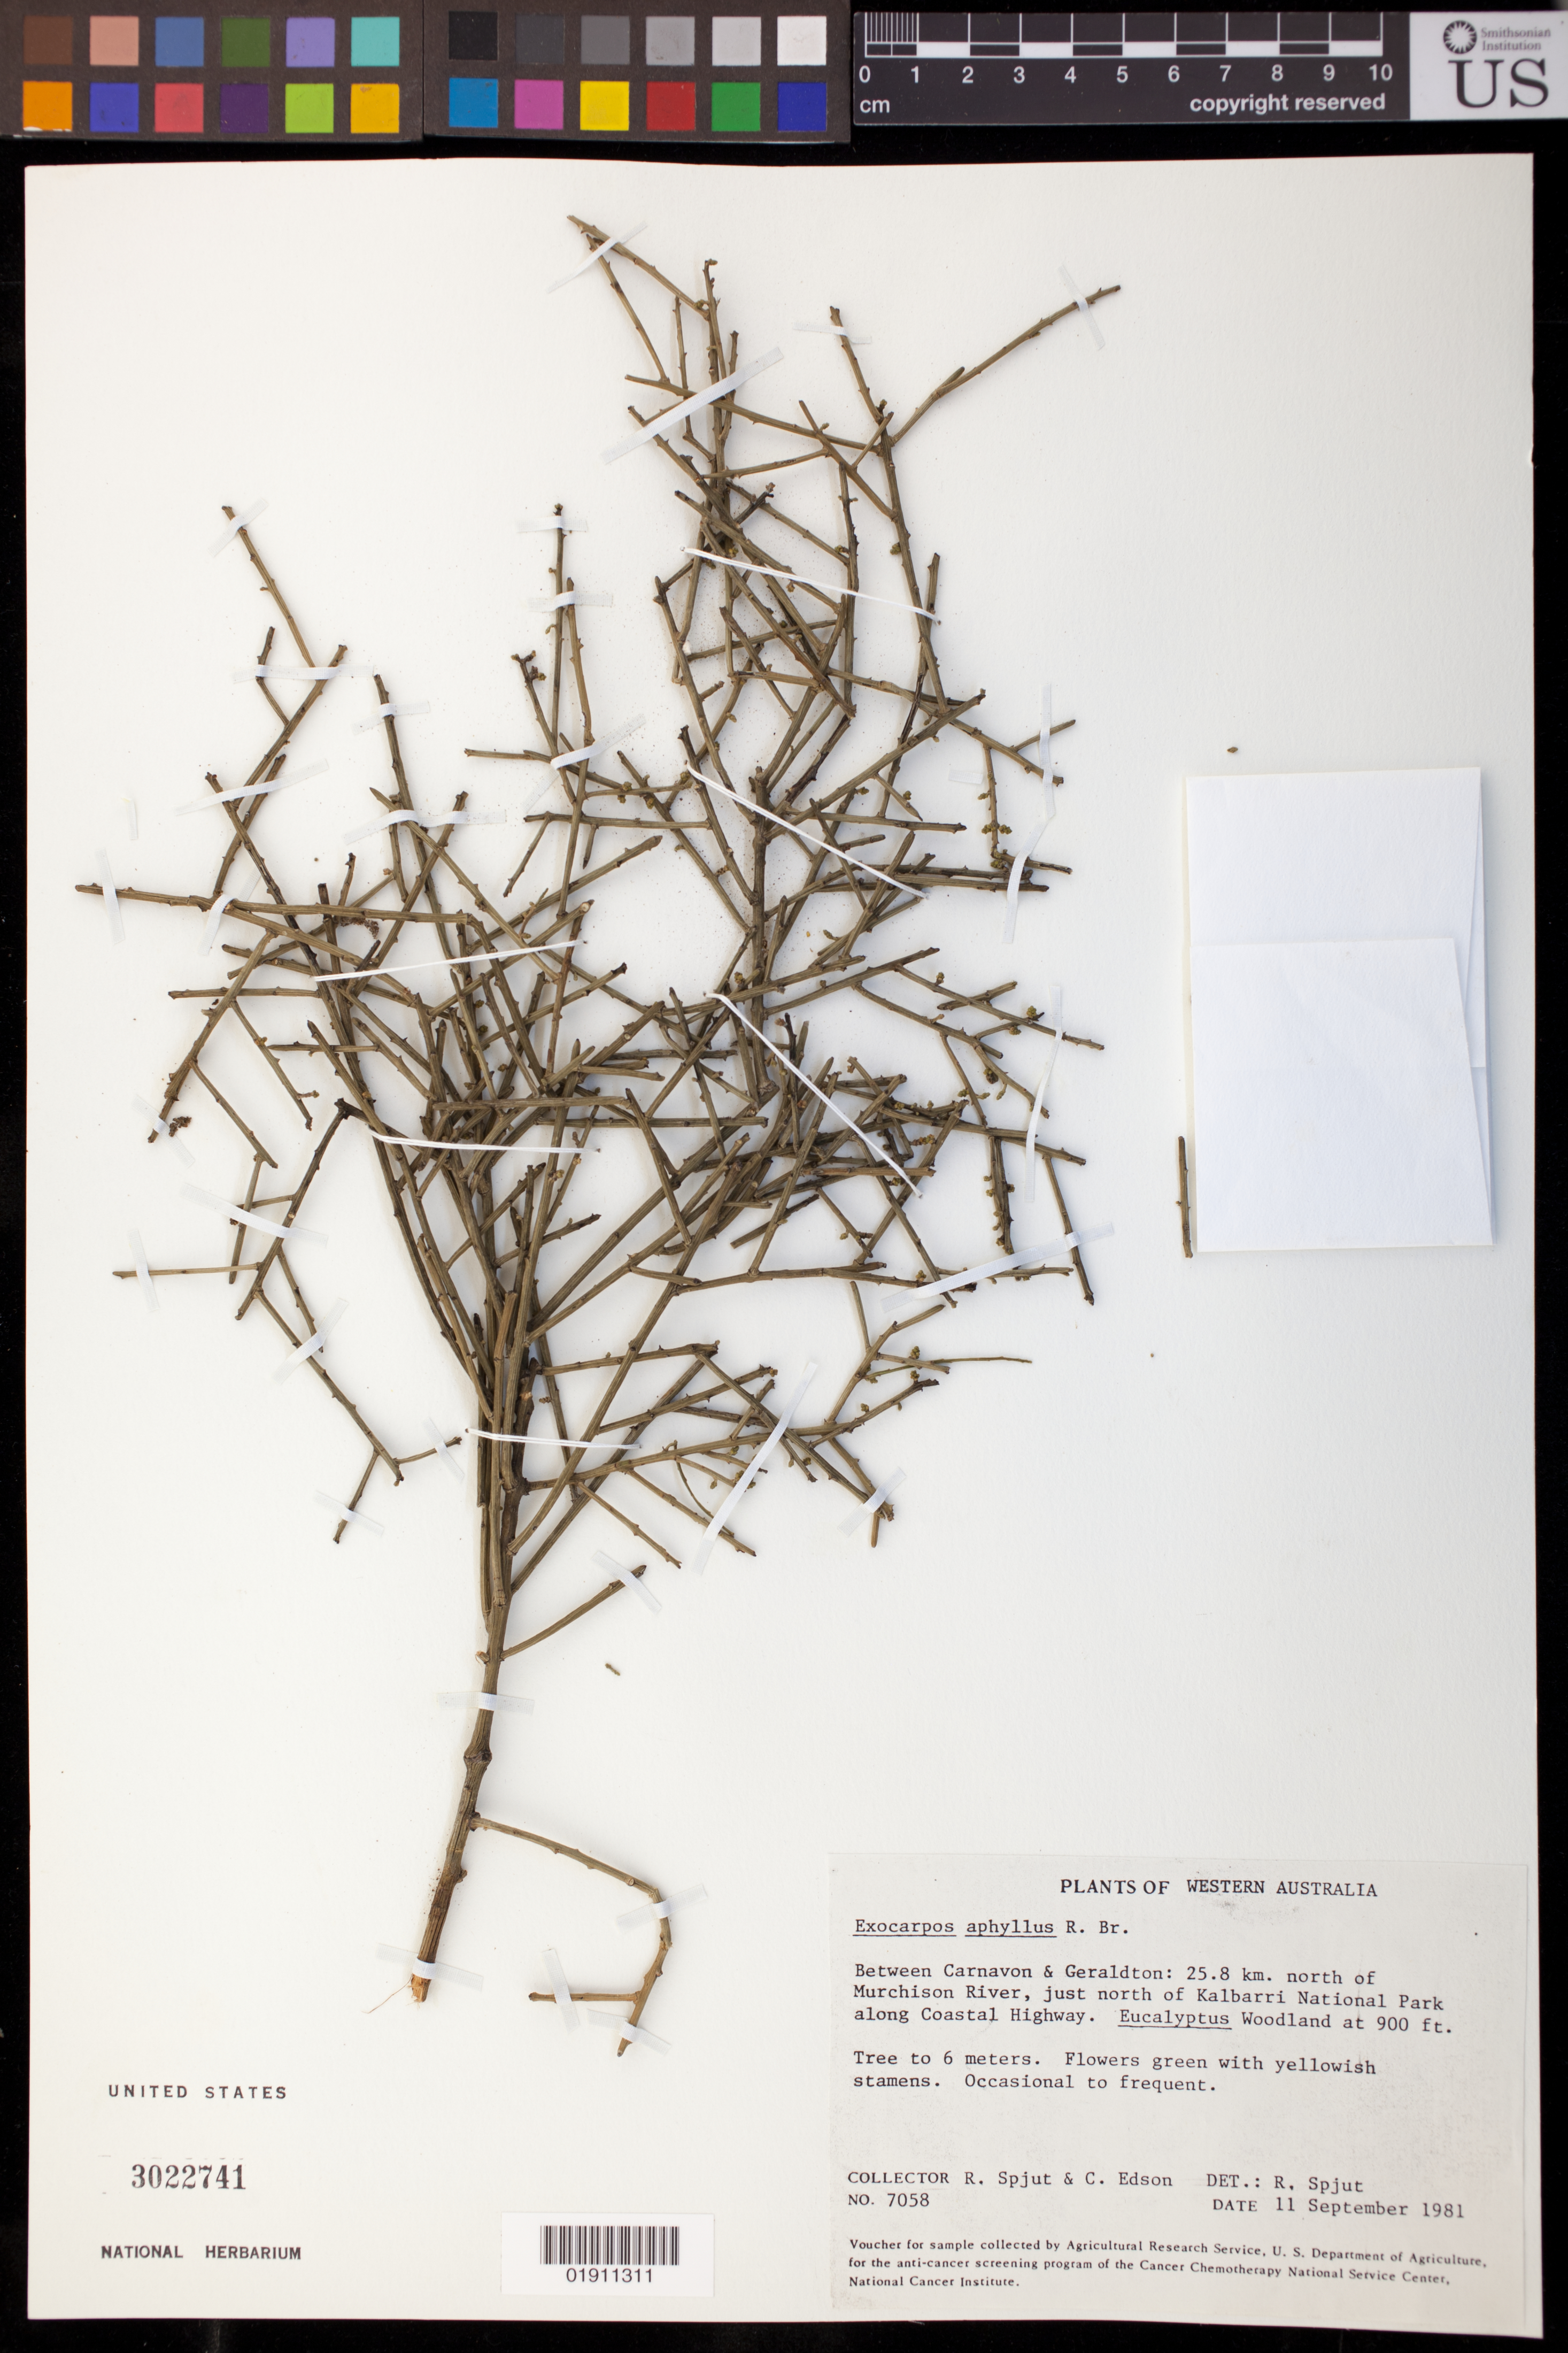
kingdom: Plantae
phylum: Tracheophyta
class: Magnoliopsida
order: Santalales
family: Santalaceae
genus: Exocarpos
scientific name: Exocarpos aphyllus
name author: R. Br.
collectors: R. Spjut & C. Edson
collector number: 7058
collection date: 1981-09-11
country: Australia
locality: Between Carnavon & Geraldton: 25.8 km. north of Murchison River, just north of Kalbarri National Park along Coastal Highway.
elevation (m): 274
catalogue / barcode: US 3022741